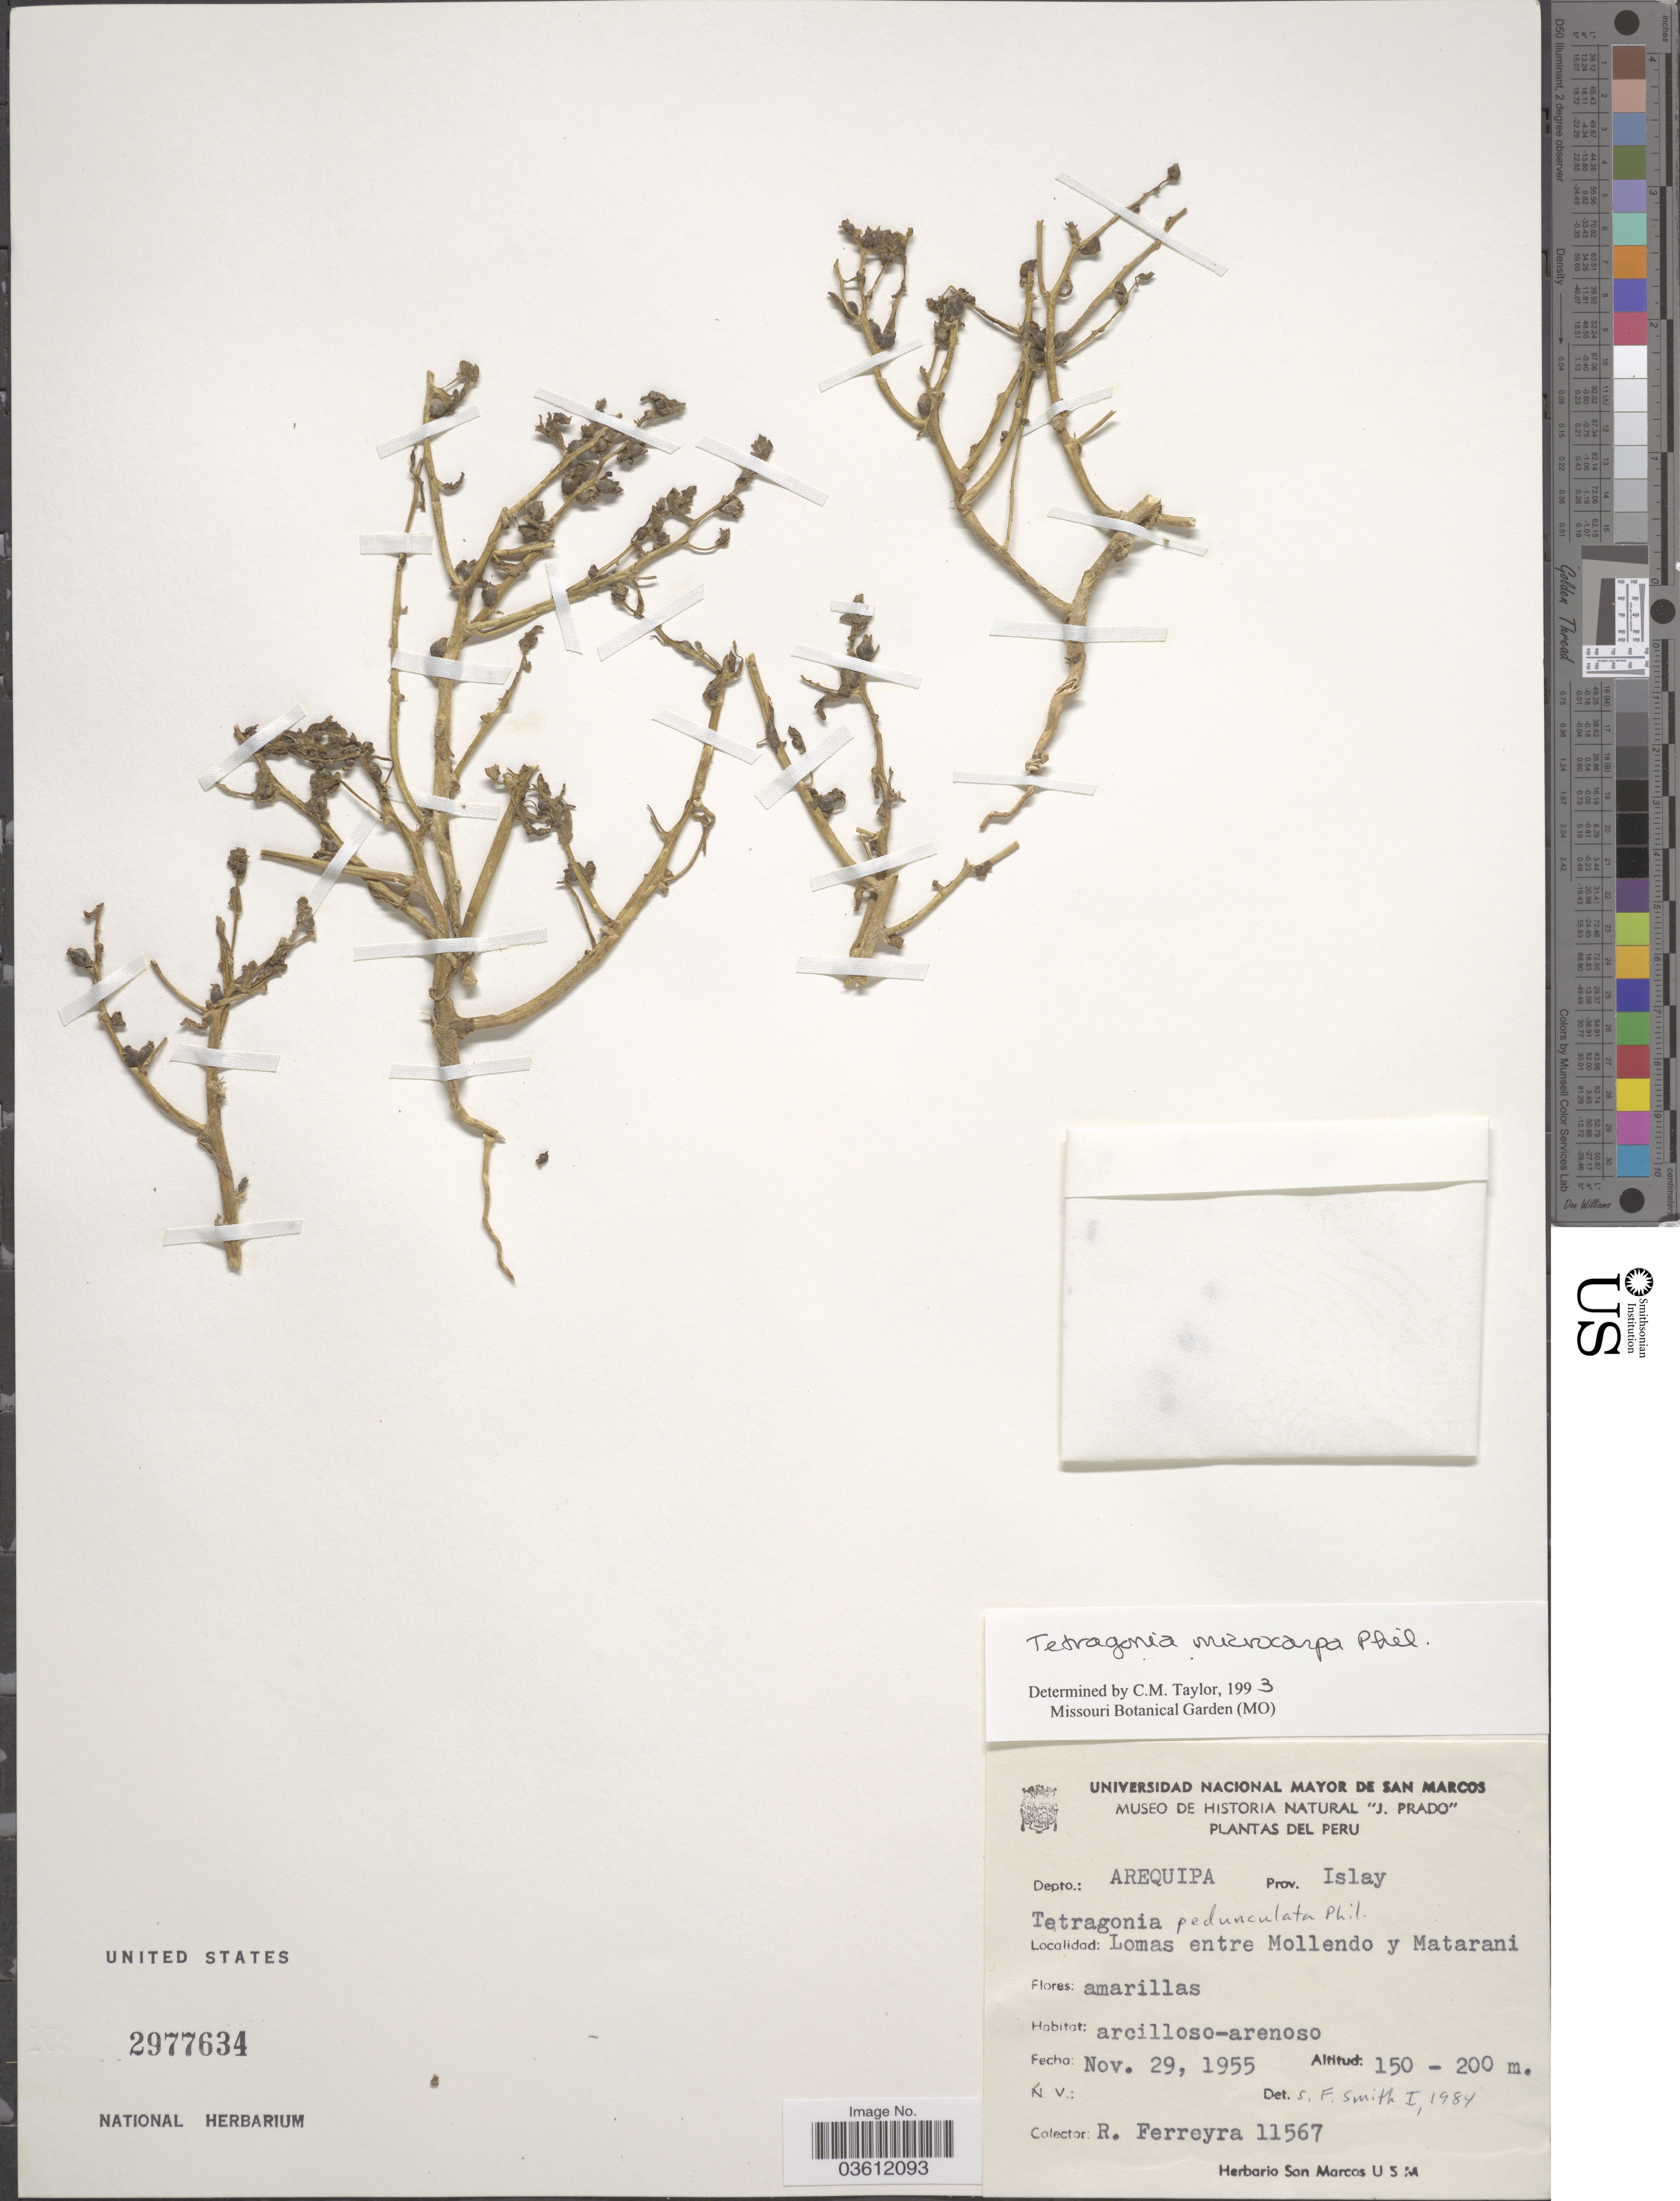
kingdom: Plantae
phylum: Tracheophyta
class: Magnoliopsida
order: Caryophyllales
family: Aizoaceae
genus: Tetragonia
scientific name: Tetragonia microcarpa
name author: Phil.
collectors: R. A. Ferreyra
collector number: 11567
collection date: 1955-11-29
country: Peru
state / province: Arequipa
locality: Depto.: Arequipa. Prov. Islay. Lomas entre Mollendo y Matarani.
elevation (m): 150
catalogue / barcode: US 2977634